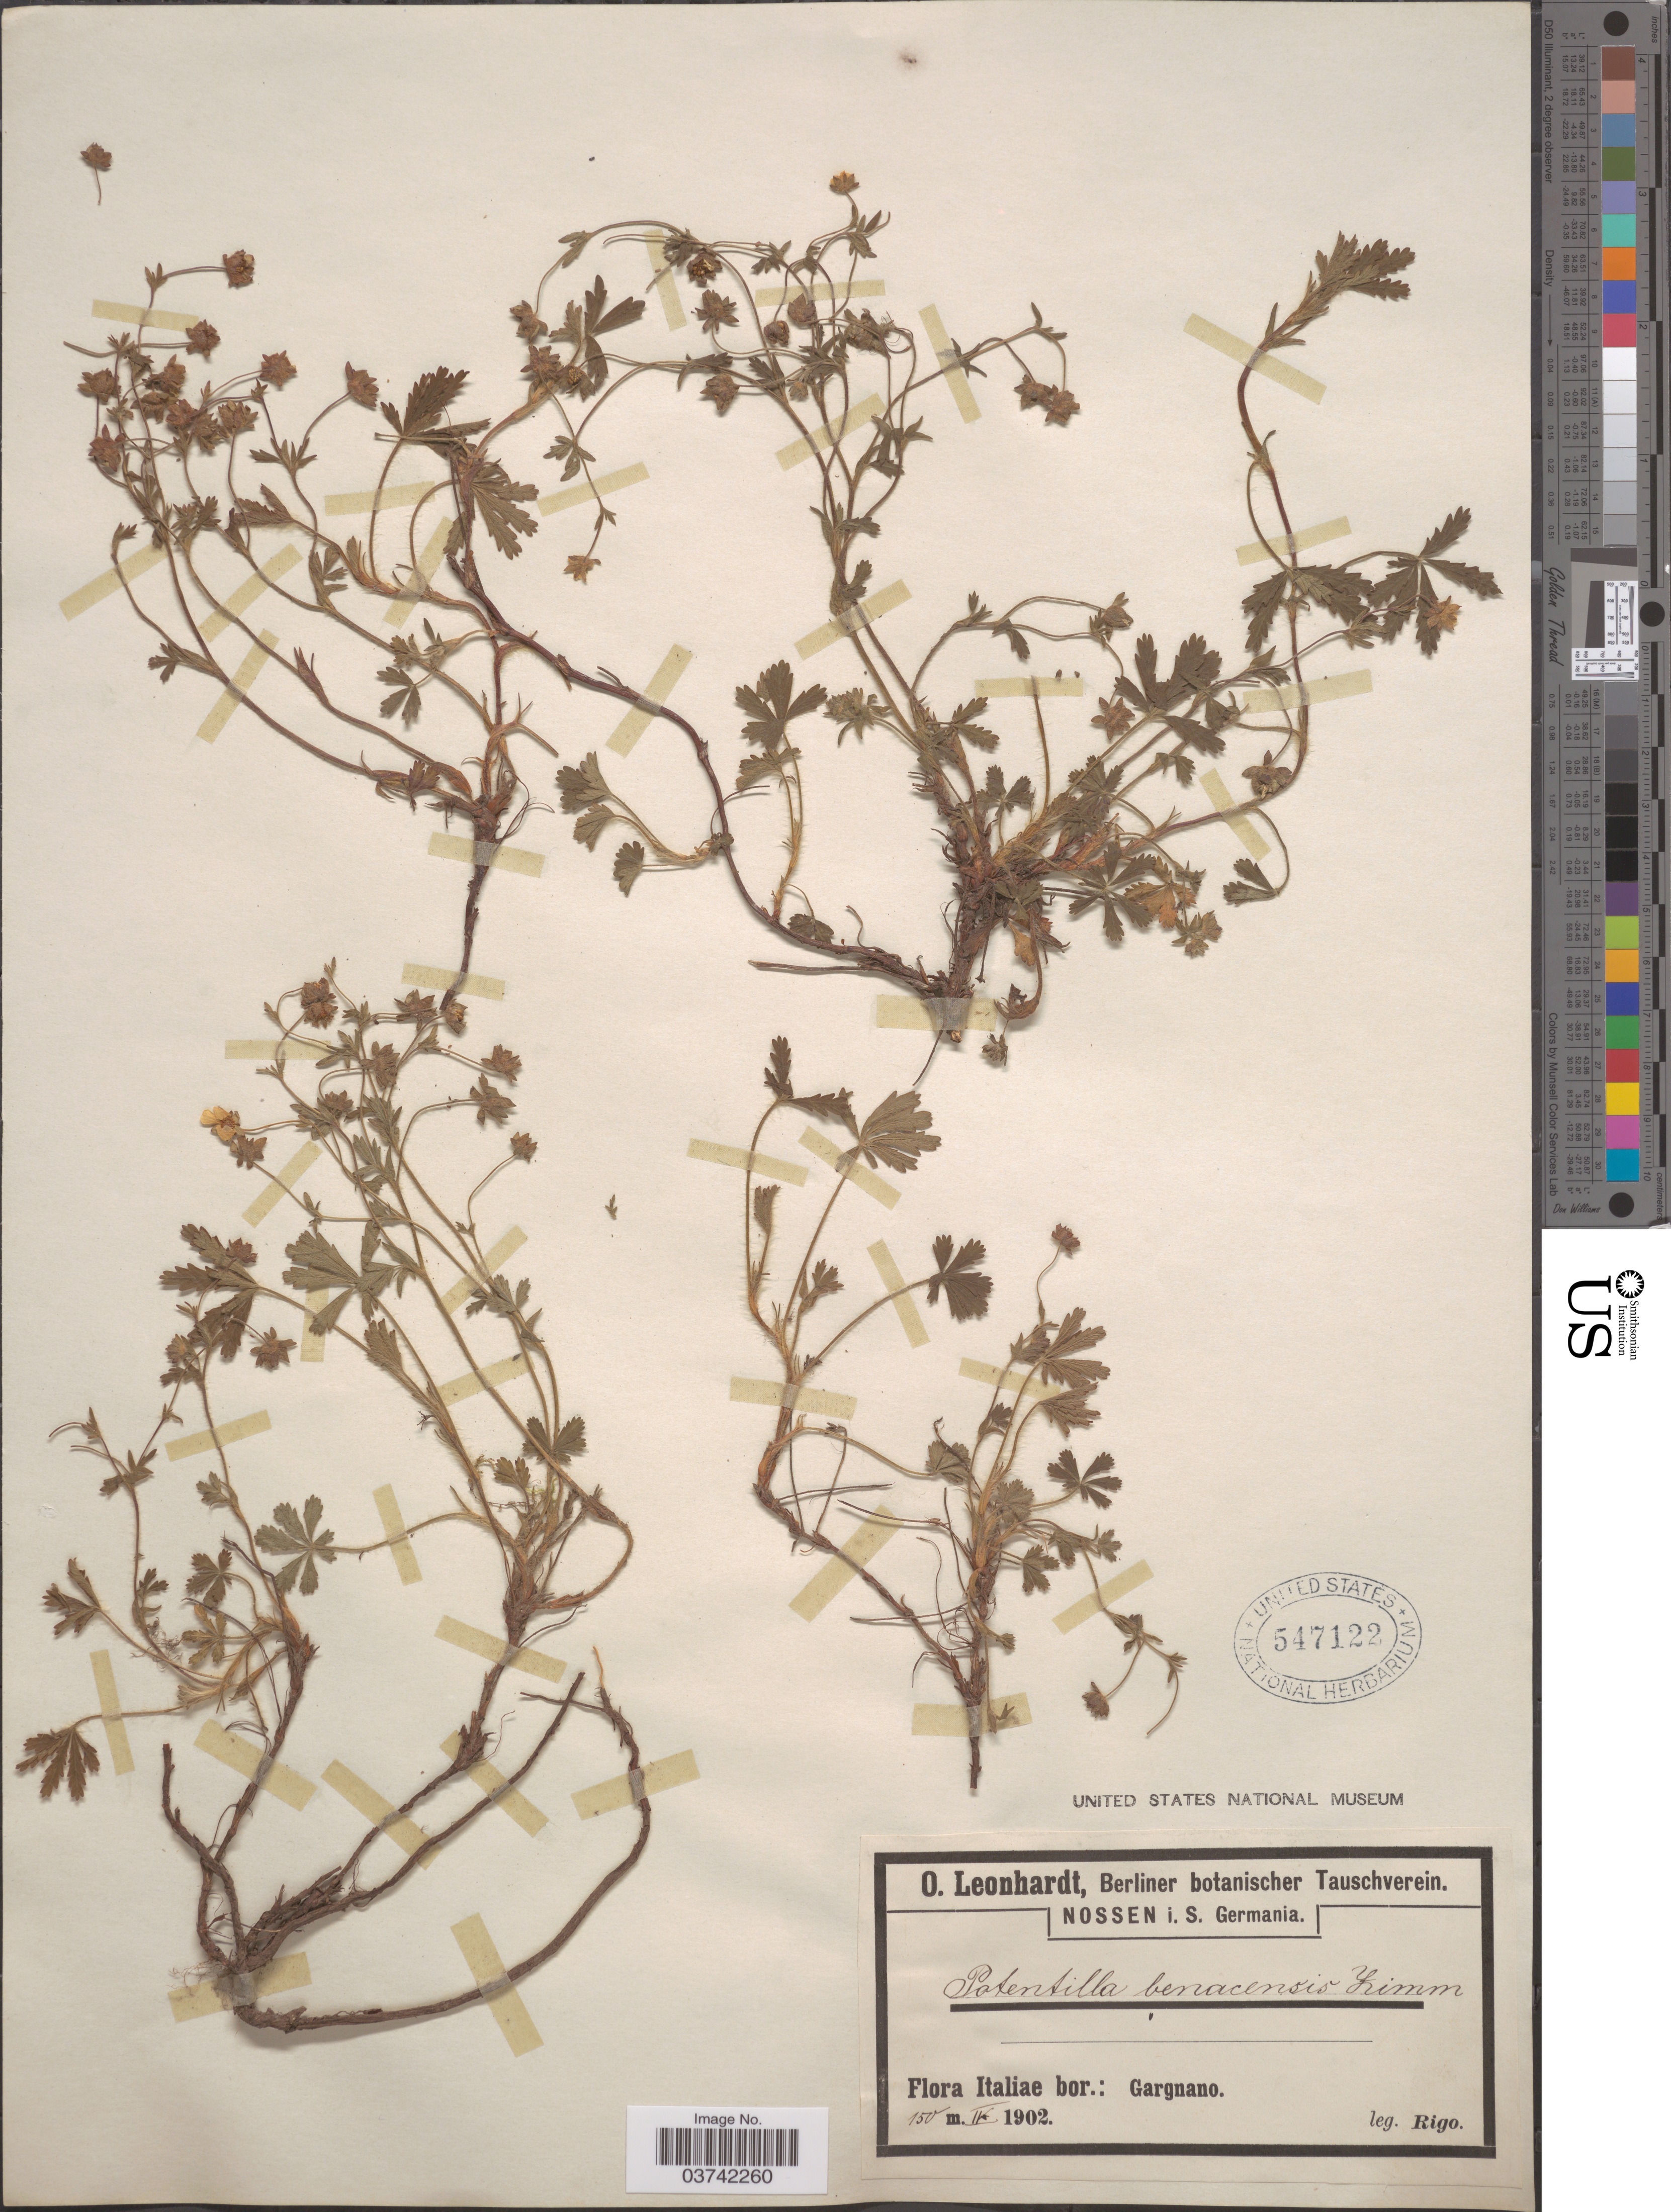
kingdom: Plantae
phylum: Tracheophyta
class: Magnoliopsida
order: Rosales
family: Rosaceae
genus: Potentilla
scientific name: Potentilla benacensis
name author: Zimmeter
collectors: -- Rigo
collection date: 1902-04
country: Italy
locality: Italiae bor.: Gargnano.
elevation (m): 150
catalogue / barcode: US 547122